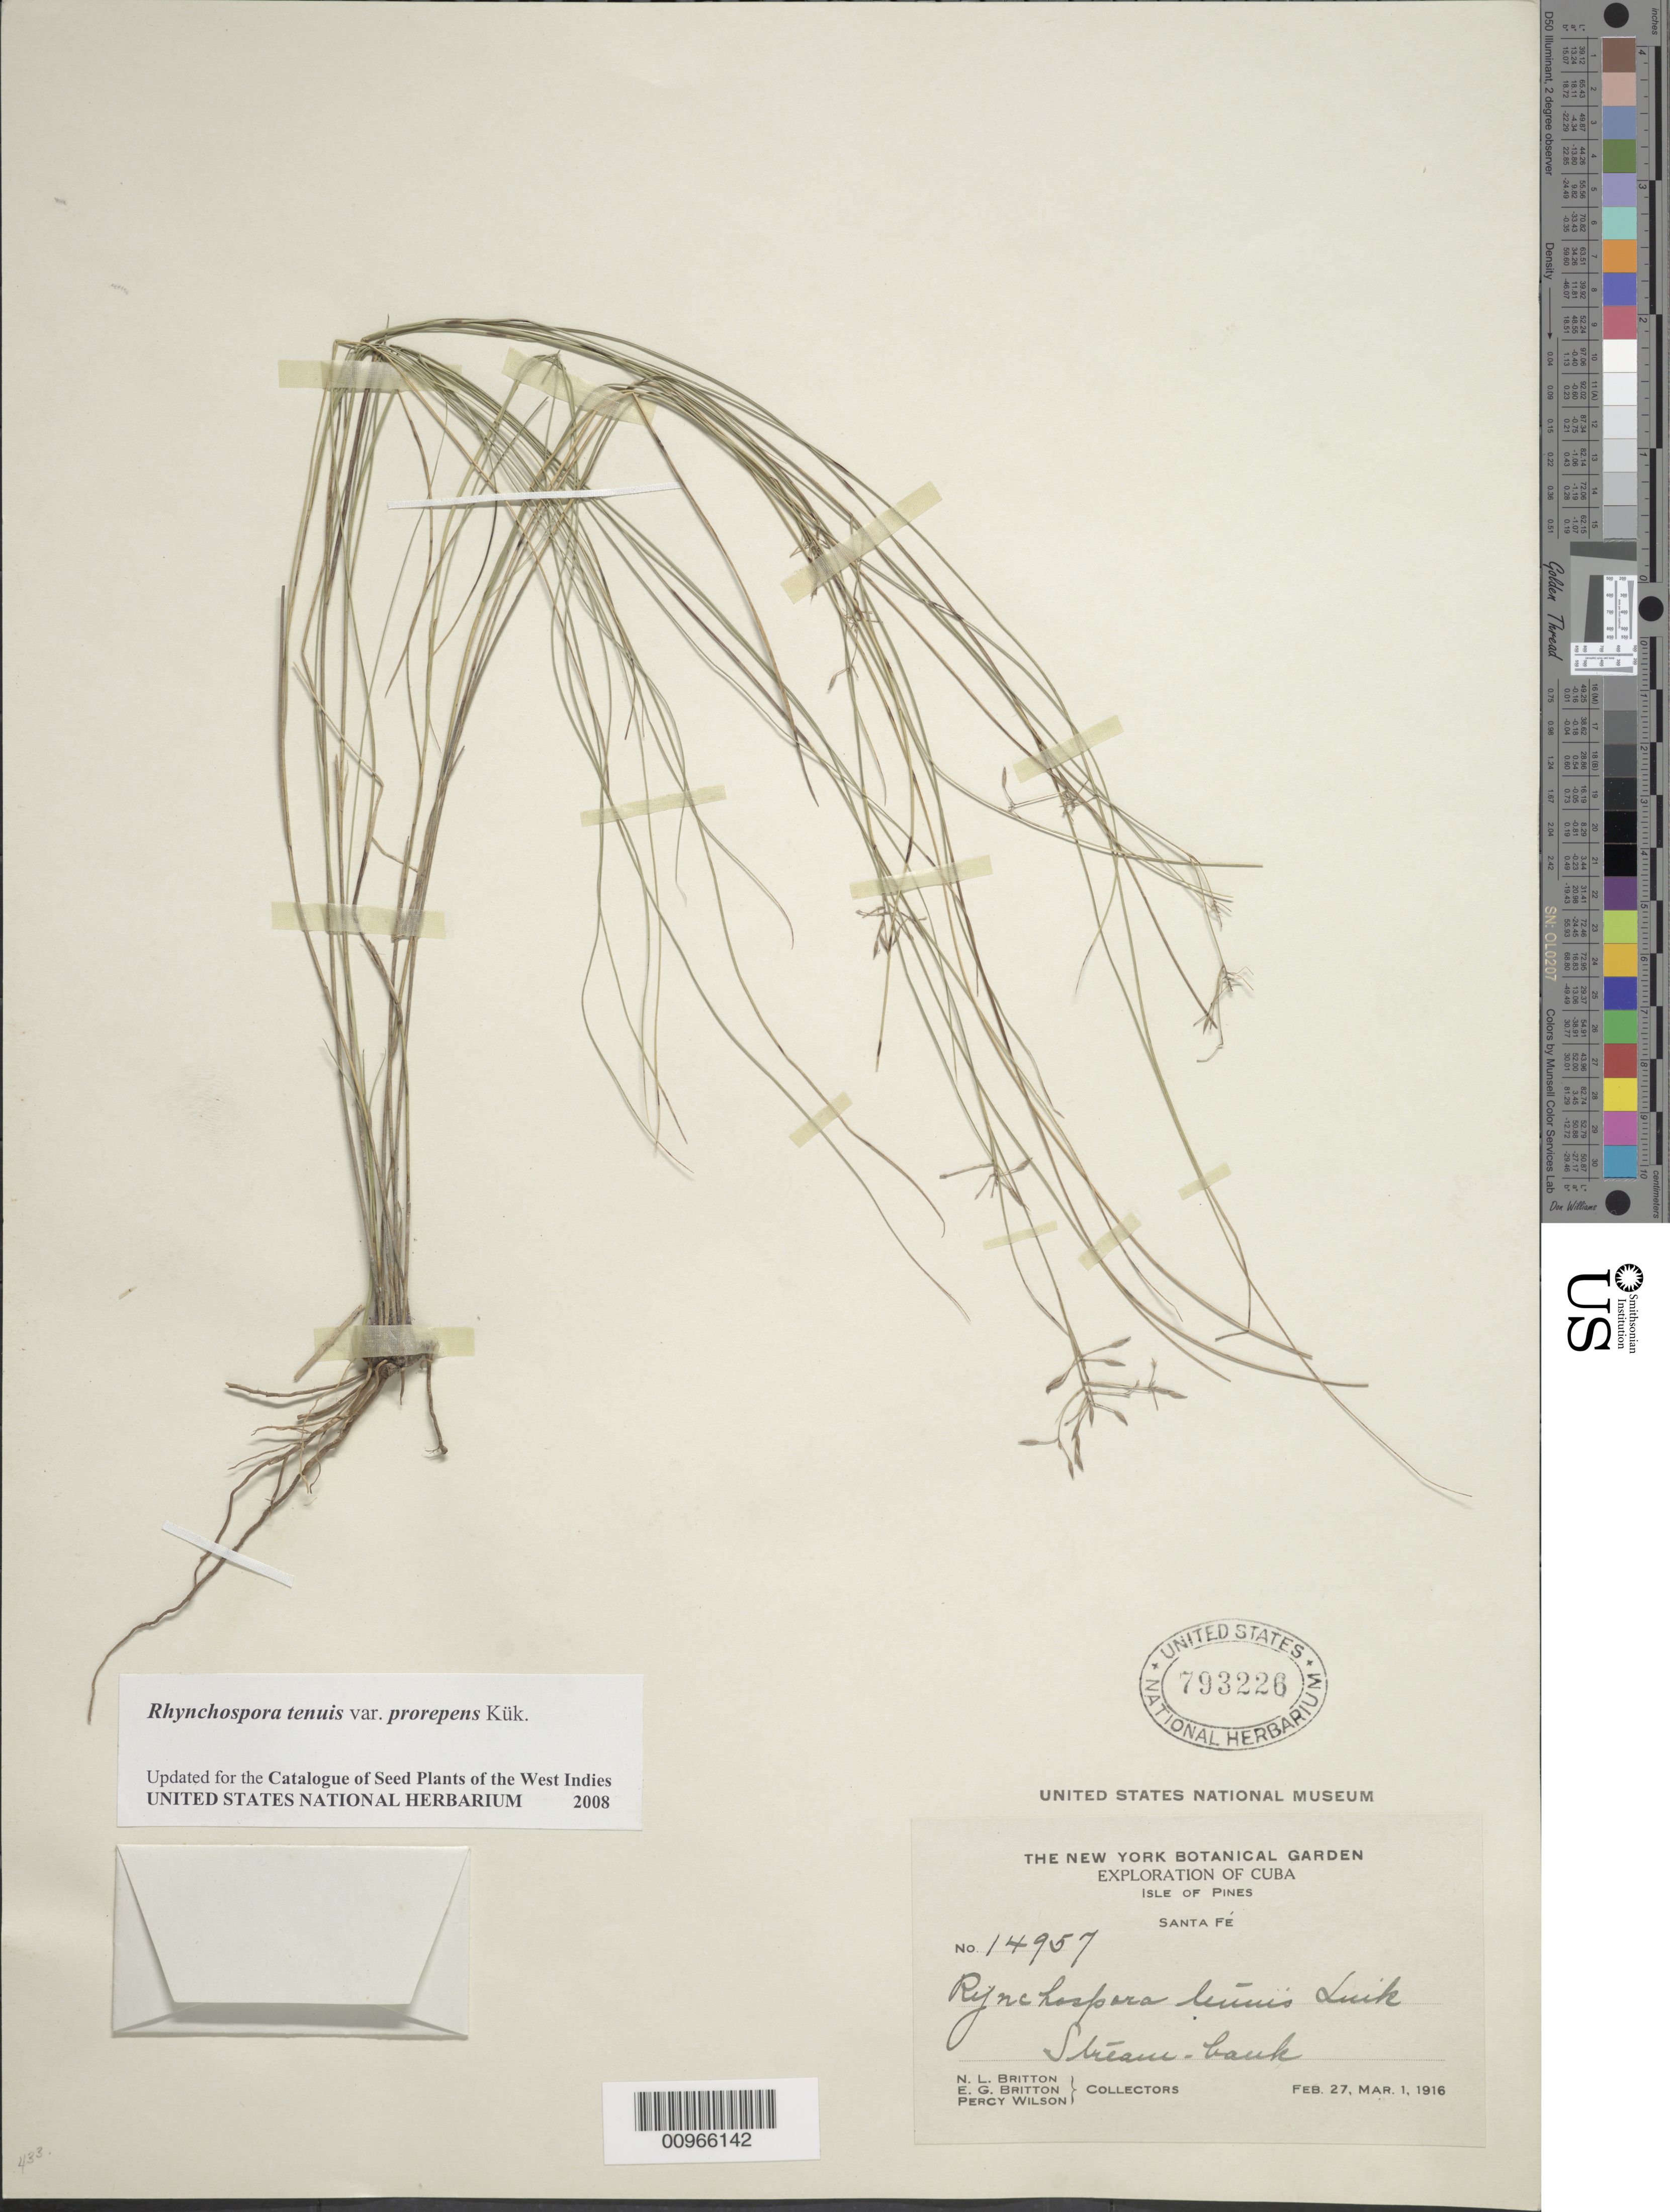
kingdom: Plantae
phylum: Tracheophyta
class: Liliopsida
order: Poales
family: Cyperaceae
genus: Rhynchospora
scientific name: Rhynchospora tenuis var. prorepens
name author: Kük.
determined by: Strong, M. T., (US), Smithsonian Institution - National Museum of Natural History (UNITED STATES)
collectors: N. Britton, E. G. Britton & P. Wilson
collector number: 14957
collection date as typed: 27 Feb 1916 to 01 Mar 1916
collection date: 1916-02-27/1916-03-01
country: Cuba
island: Isla de la Juventud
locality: Isle of Pines, Santa Fé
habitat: Stream bank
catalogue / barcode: US 793226